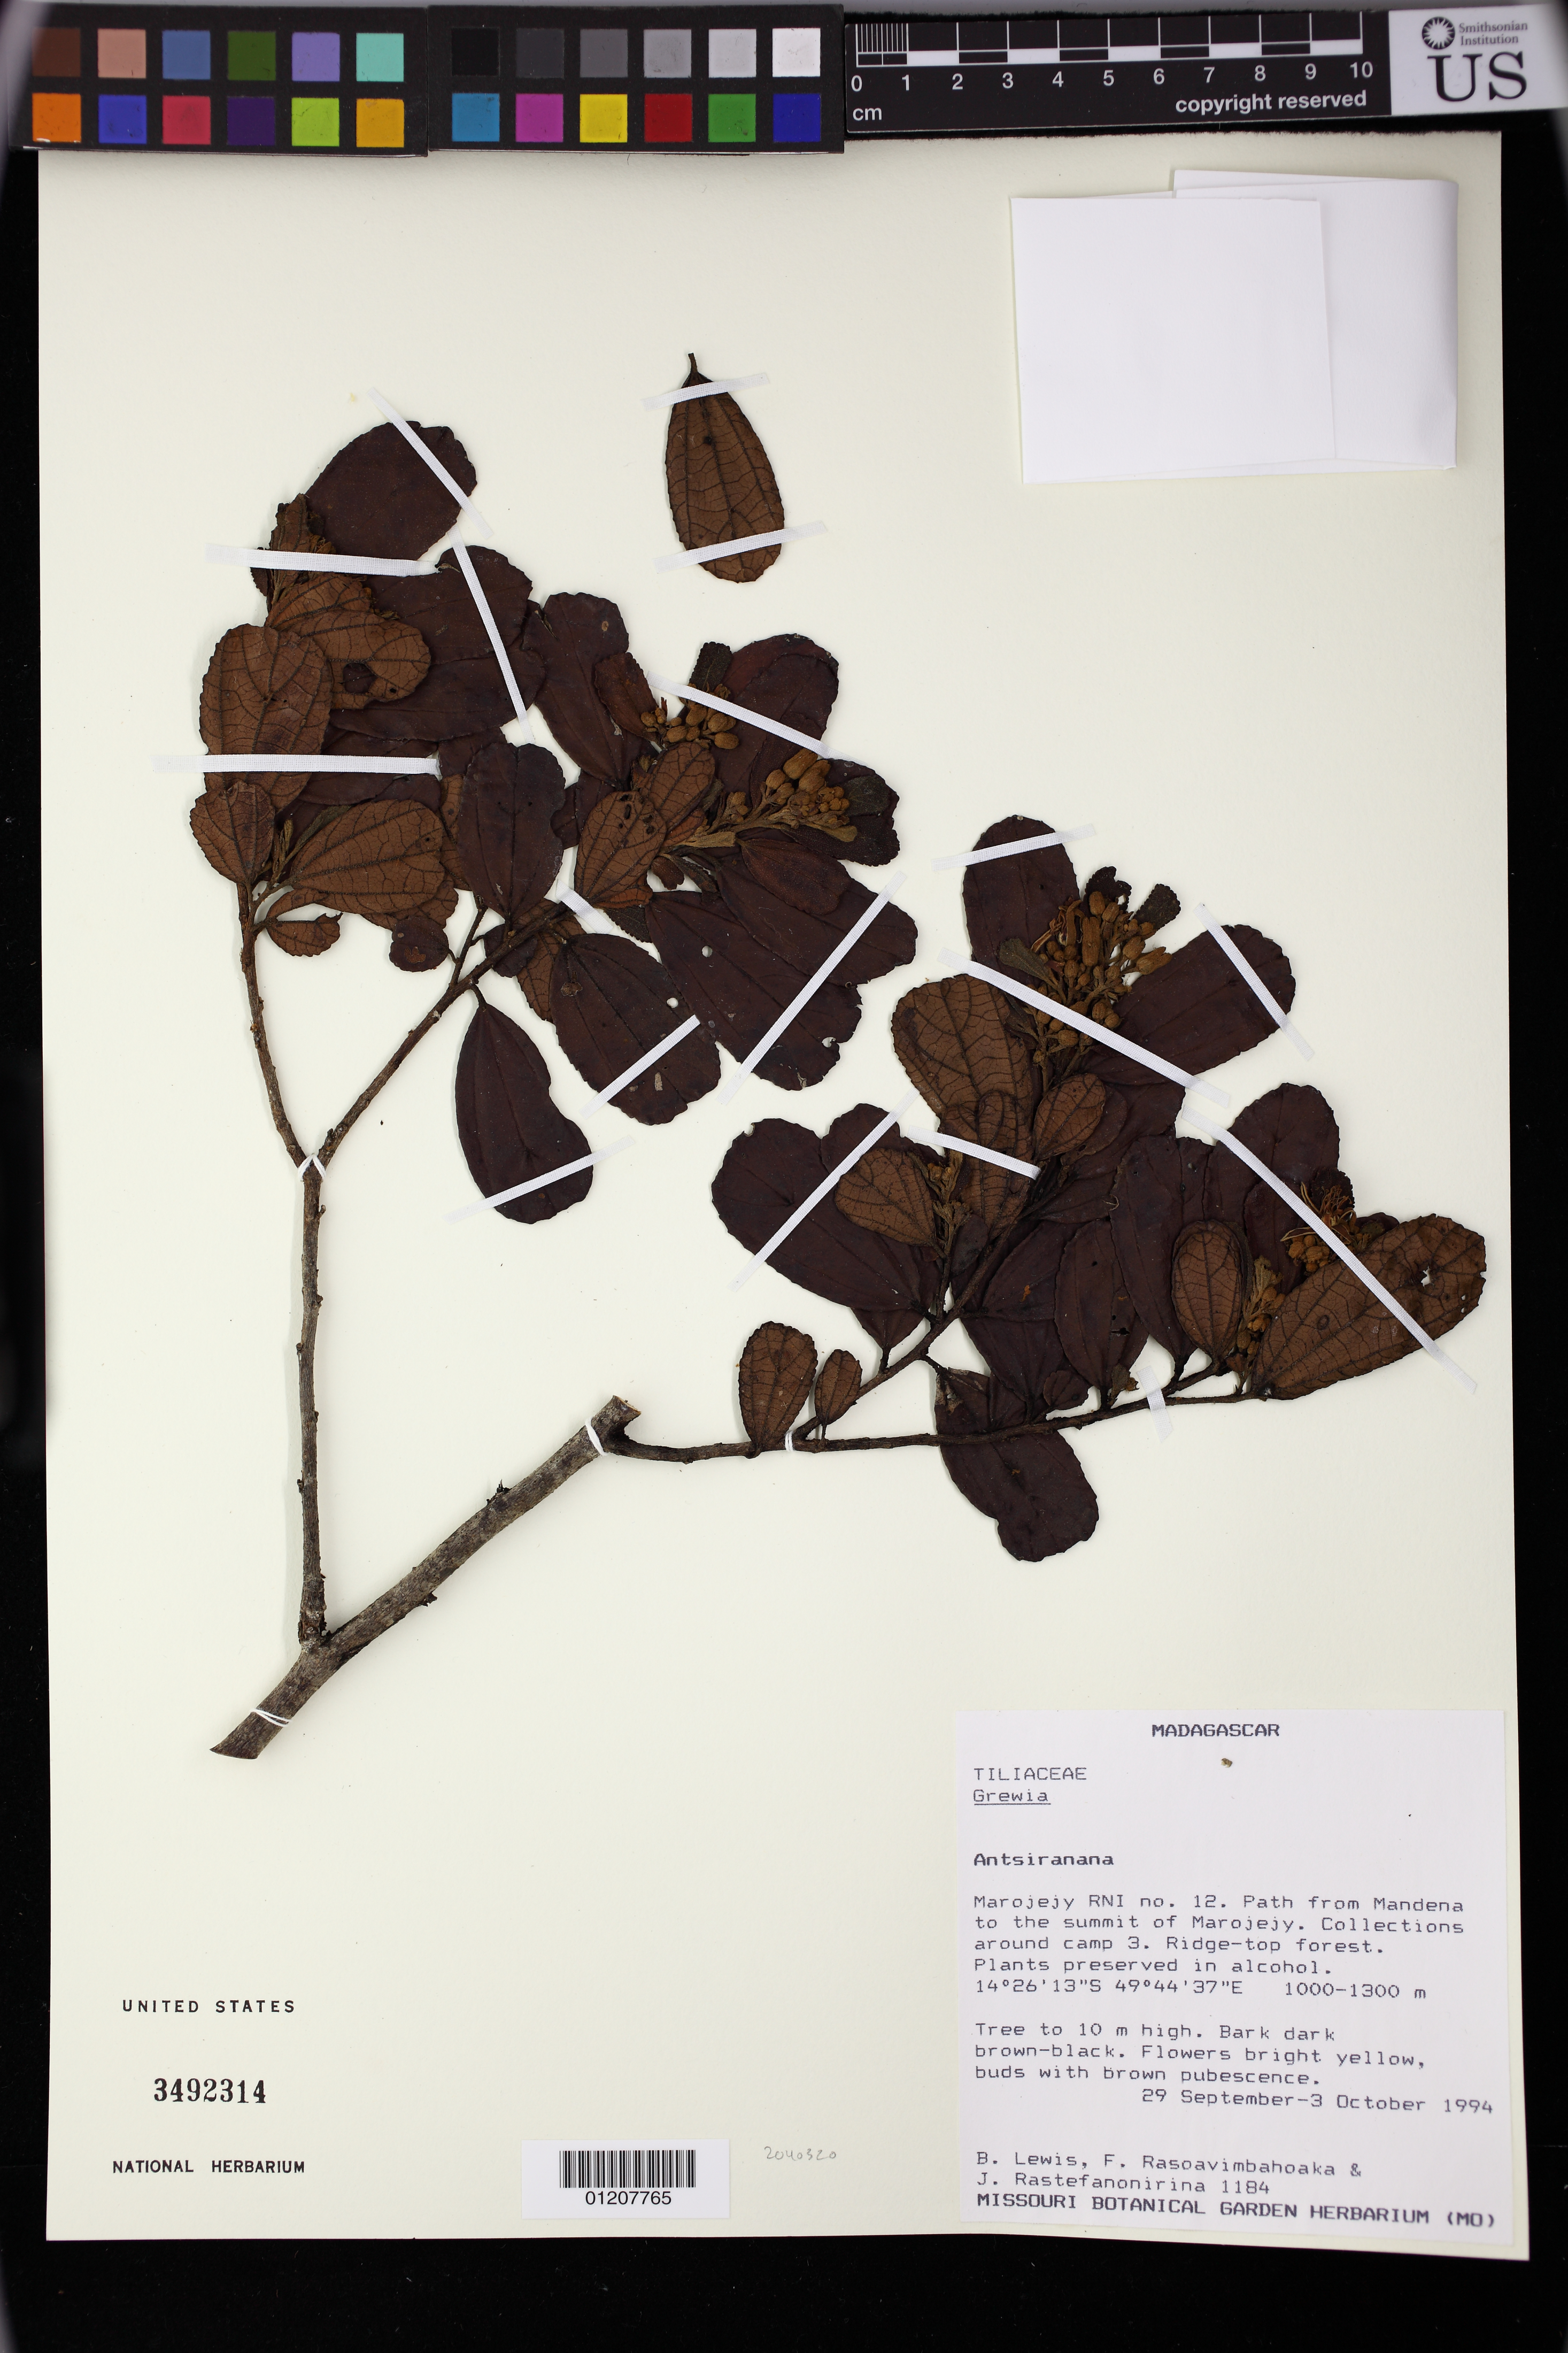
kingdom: Plantae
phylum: Tracheophyta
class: Magnoliopsida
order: Malvales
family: Malvaceae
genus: Grewia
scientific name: Grewia sp.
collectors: B. A. Lewis, F. Rasoavimbahoaka & J. Rastefanonirina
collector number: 1184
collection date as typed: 29 Sep 1994 to 03 Oct 1994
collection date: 1994-09-29/1994-10-03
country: Madagascar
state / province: Sava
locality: Antsiranana. Marojejy RNI no. 12. Path from Mandena to the summit of Marojejy. Collections around camp 3. Ridge-top forest.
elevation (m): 1000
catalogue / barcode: US 3492314